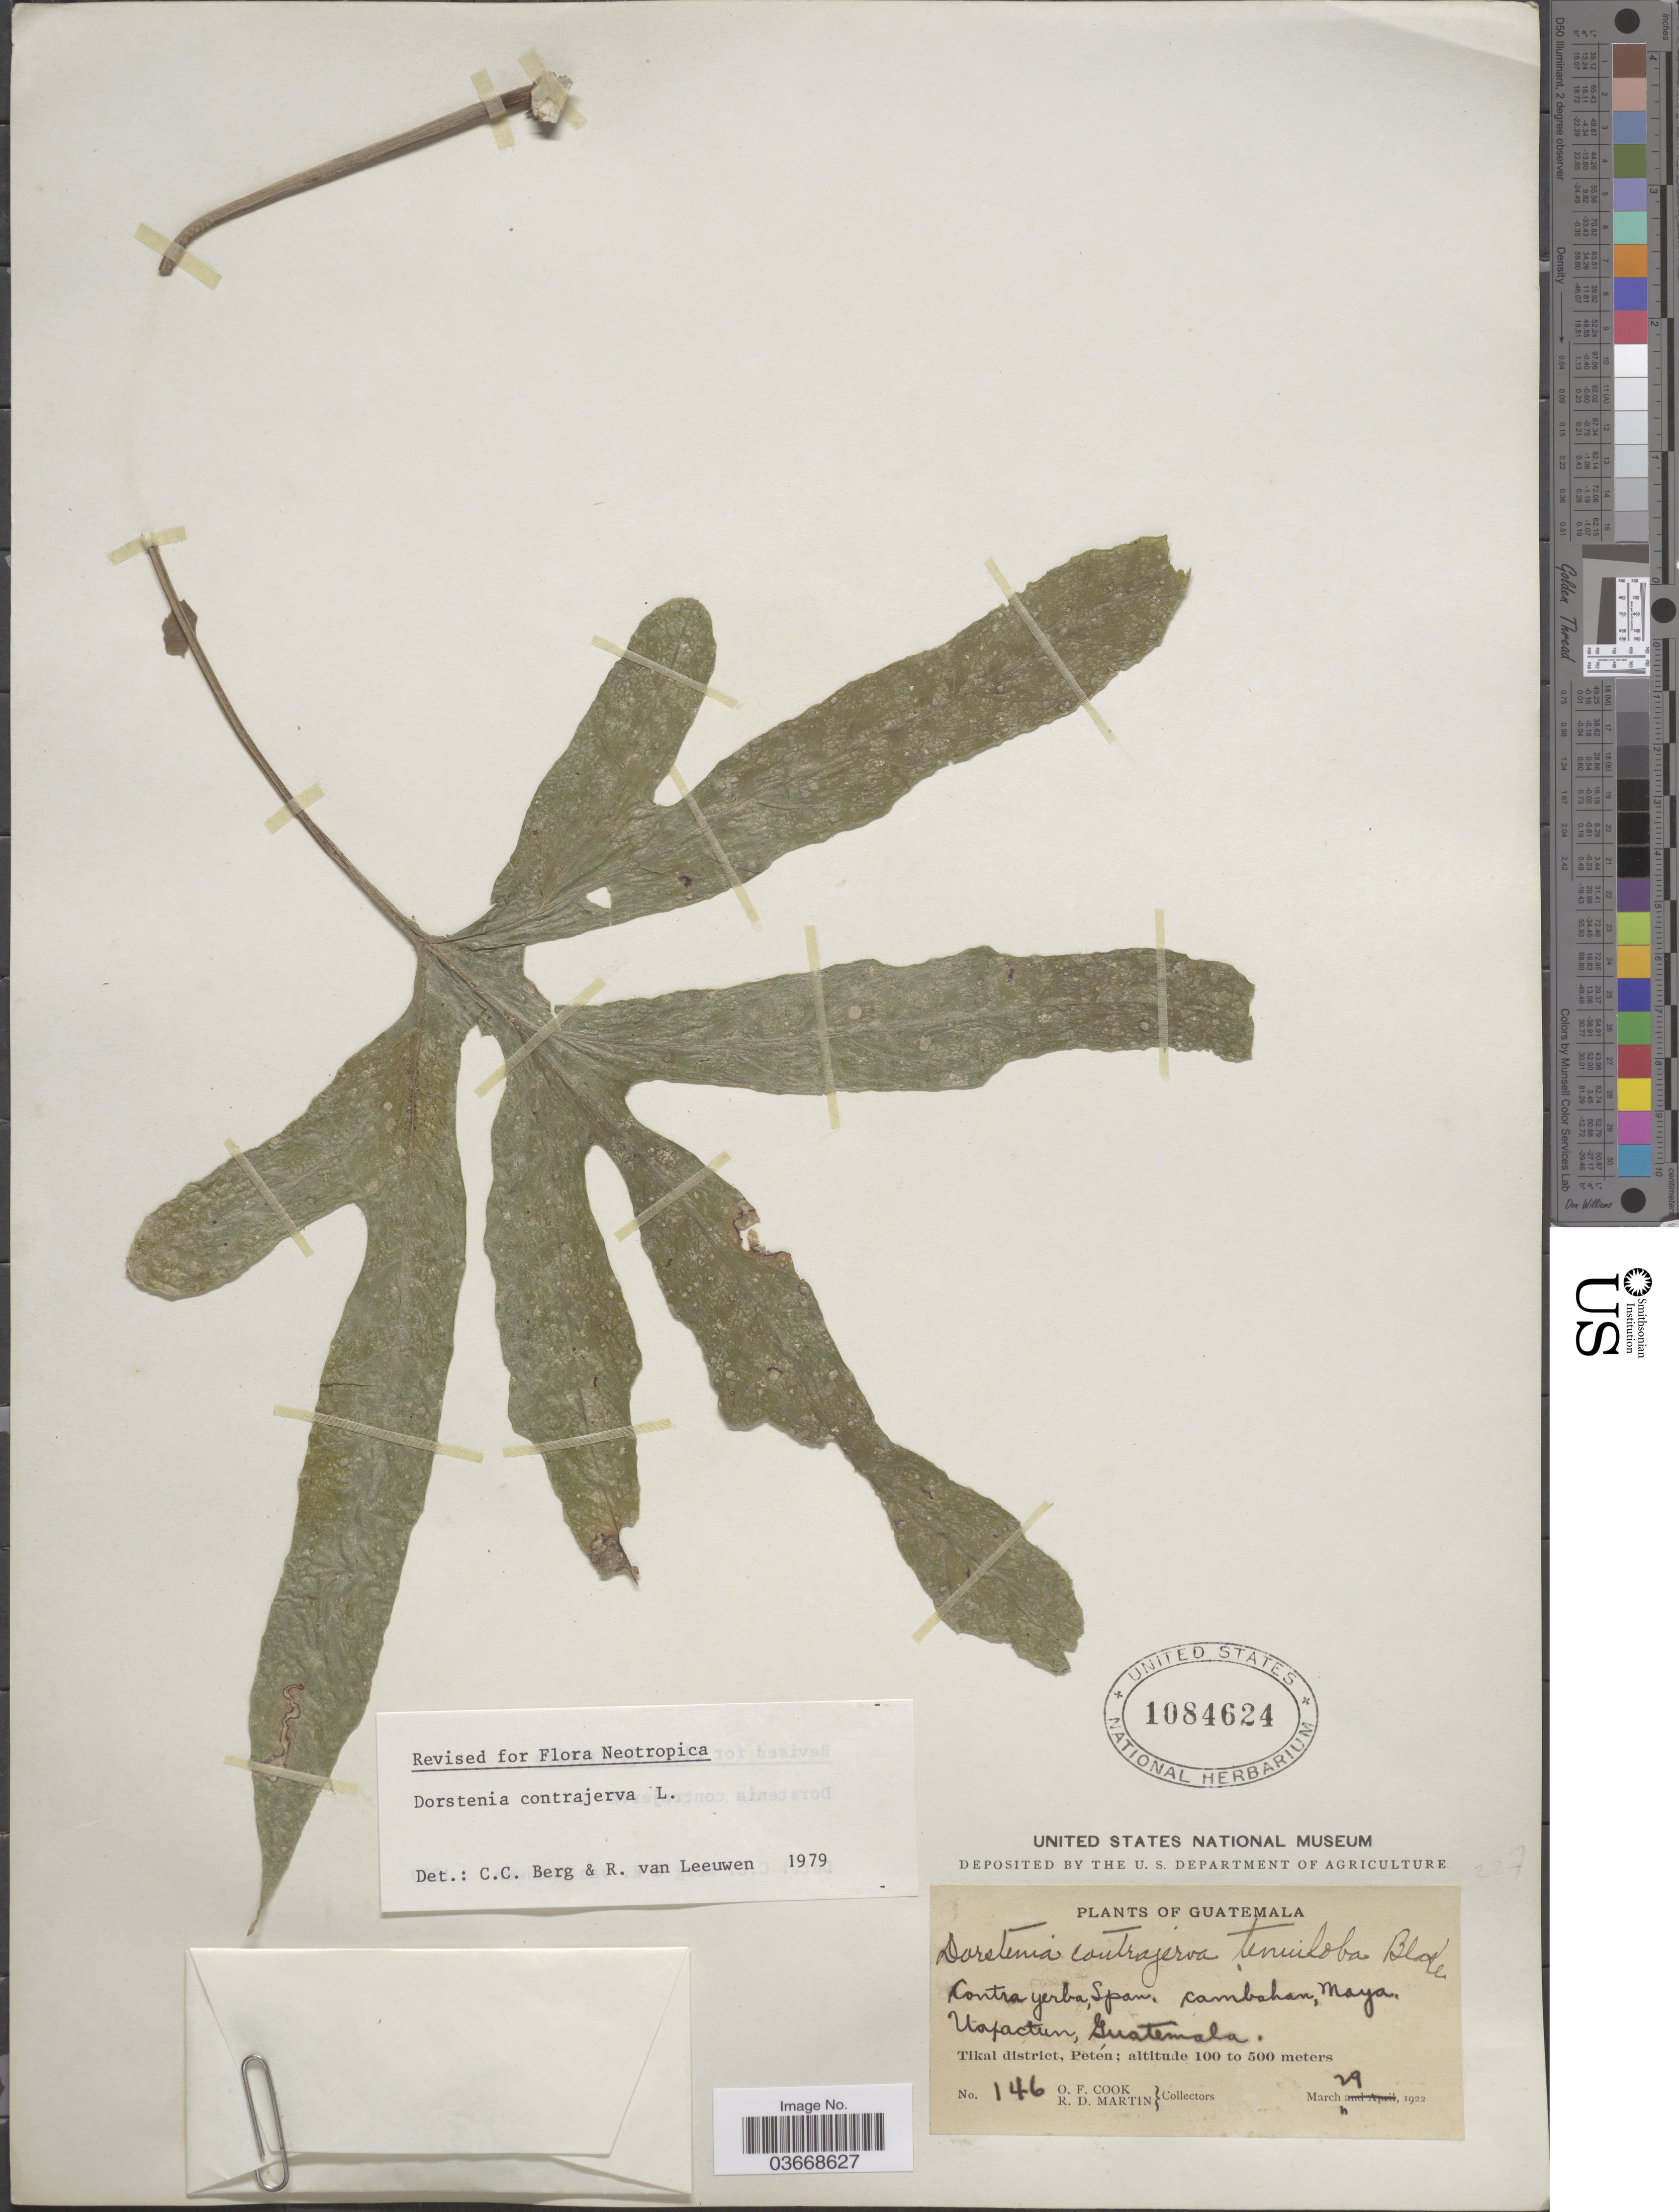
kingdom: Plantae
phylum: Tracheophyta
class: Magnoliopsida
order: Rosales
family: Moraceae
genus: Dorstenia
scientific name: Dorstenia contrajerva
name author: L.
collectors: O. F. Cook & R. D. Martin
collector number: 146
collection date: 1922-03-29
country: Guatemala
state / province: El Peten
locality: Contra Yerba, Span. cambahan, Maya.? Uaxactun. Tikal district, Petén.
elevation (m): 100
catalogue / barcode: US 1084624